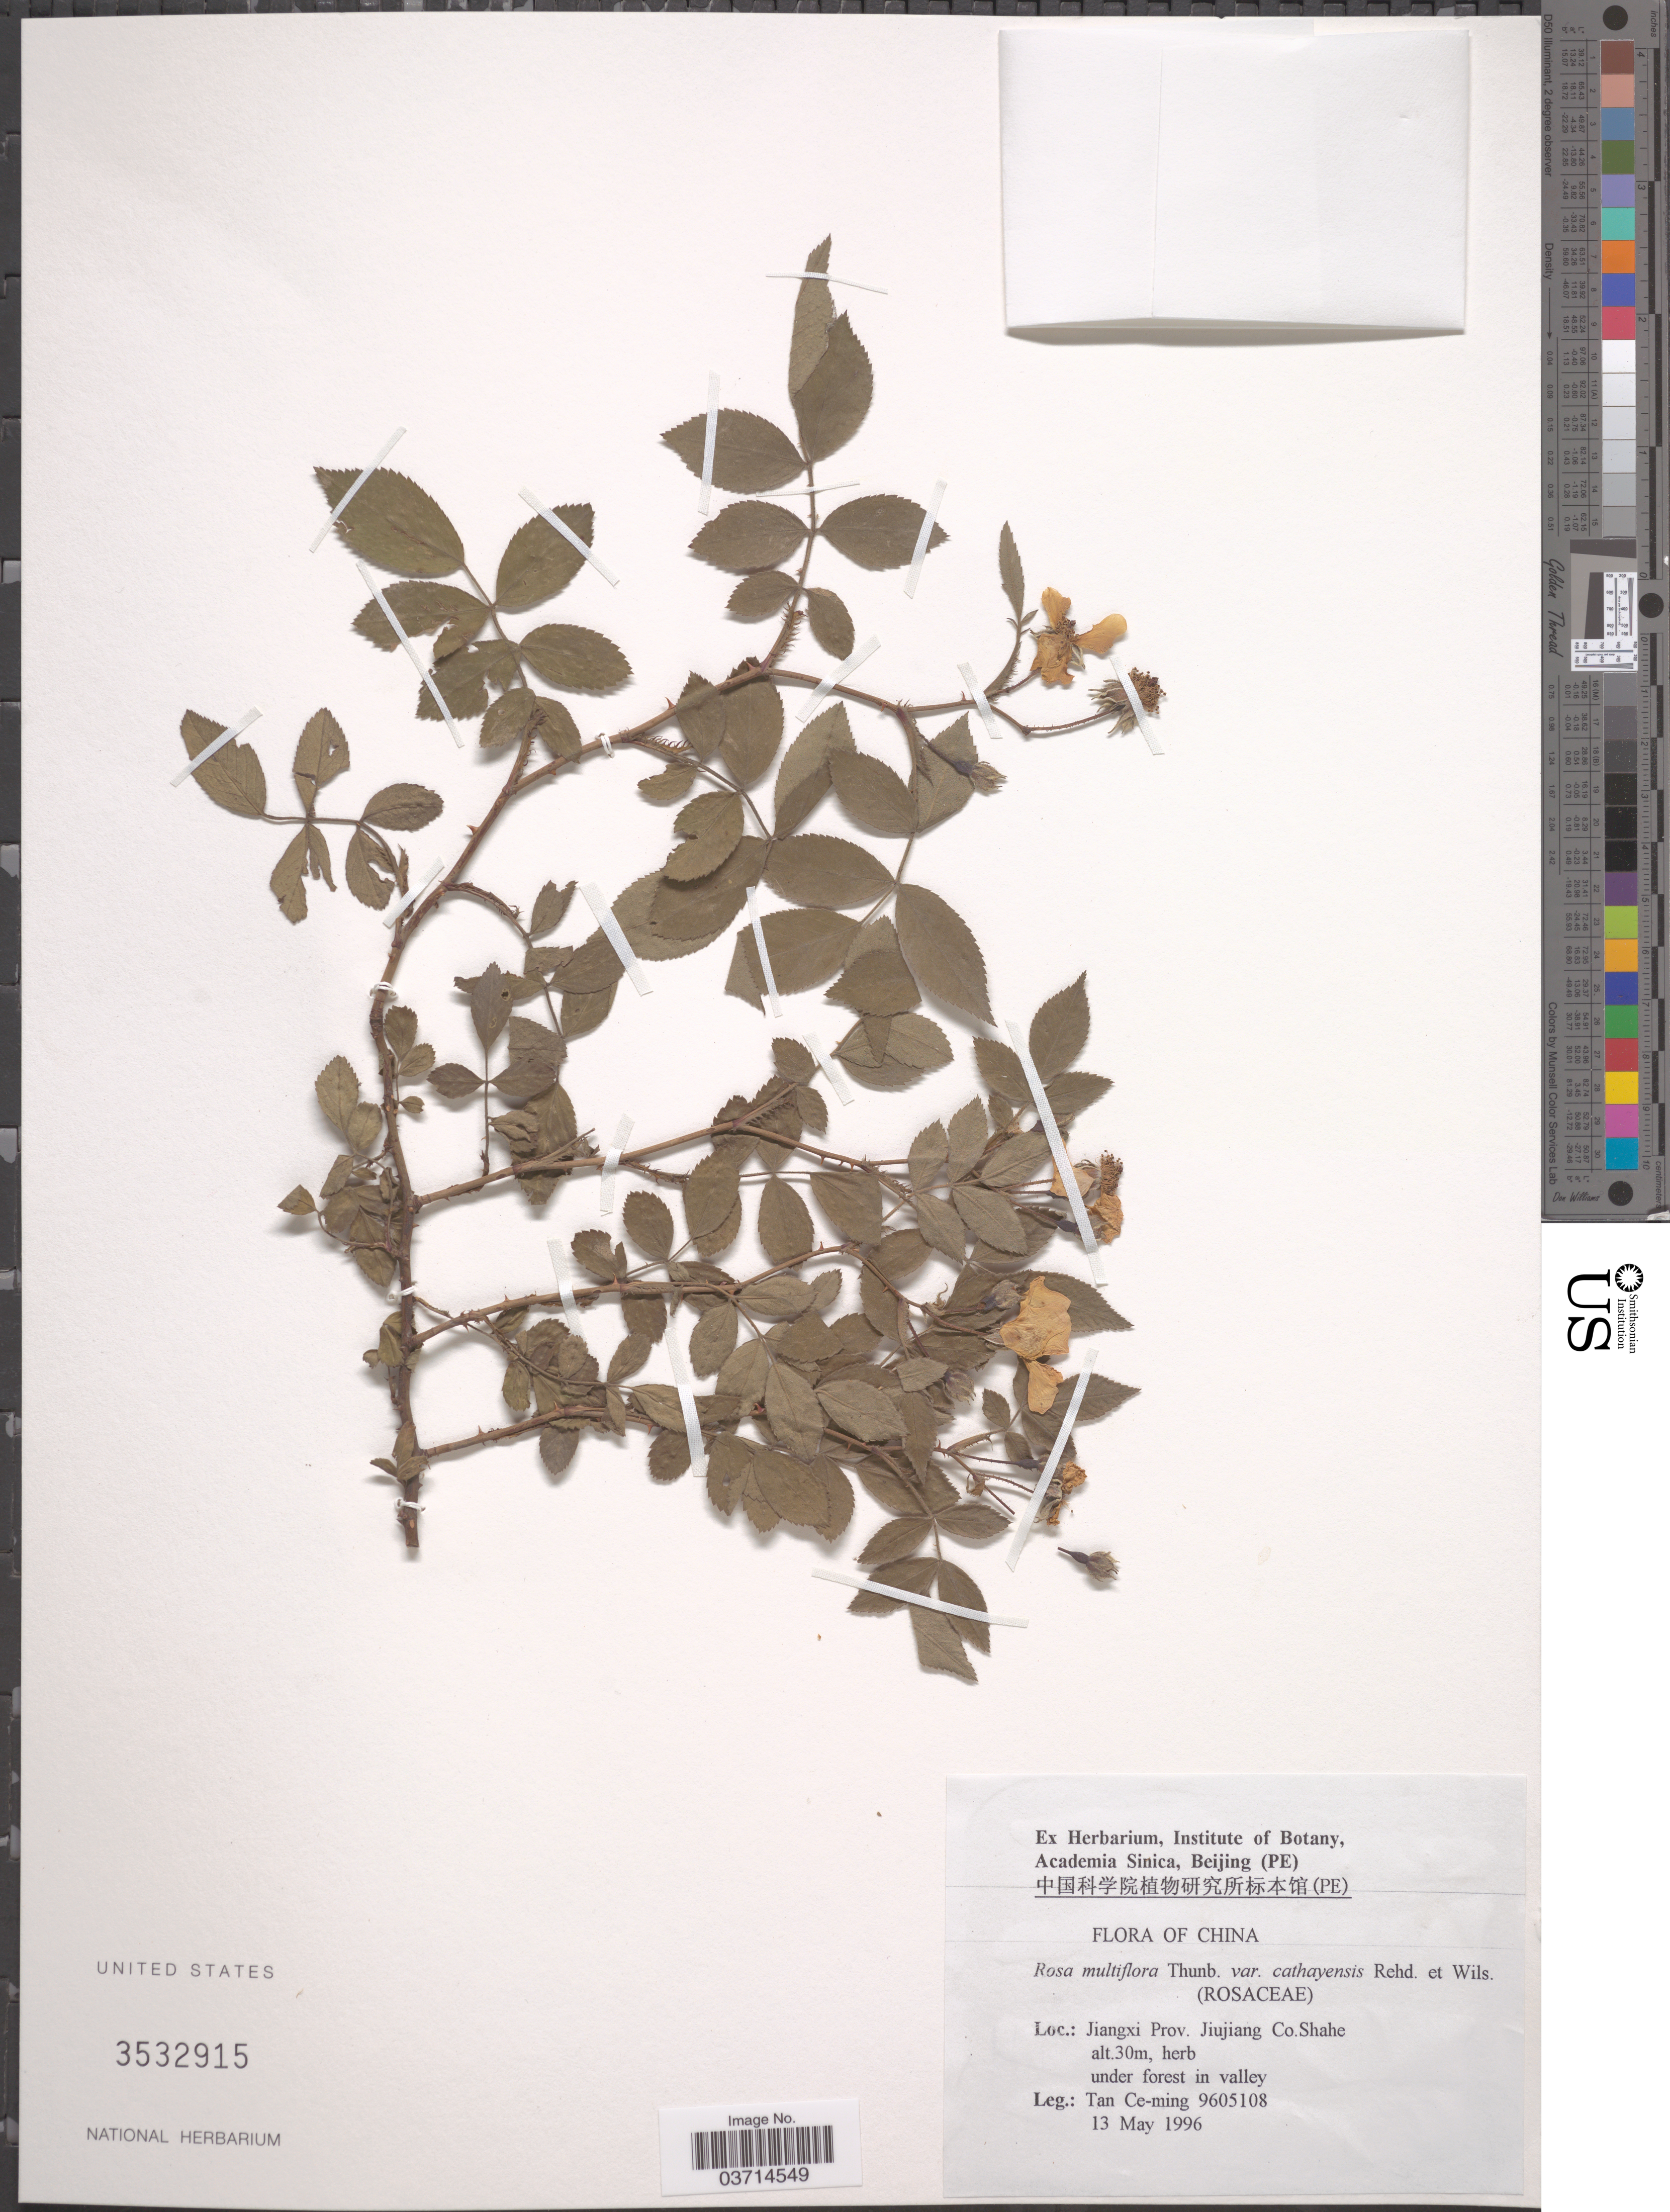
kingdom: Plantae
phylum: Tracheophyta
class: Magnoliopsida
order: Rosales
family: Rosaceae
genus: Rosa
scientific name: Rosa multiflora var. cathayensis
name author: Rehder & E.H. Wilson in Sarg.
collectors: Tan Ce-Ming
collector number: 9605108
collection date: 1996-05-13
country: China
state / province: Jiangxi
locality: Jiujiang Co. Shahe.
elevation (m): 30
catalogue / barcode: US 3532915